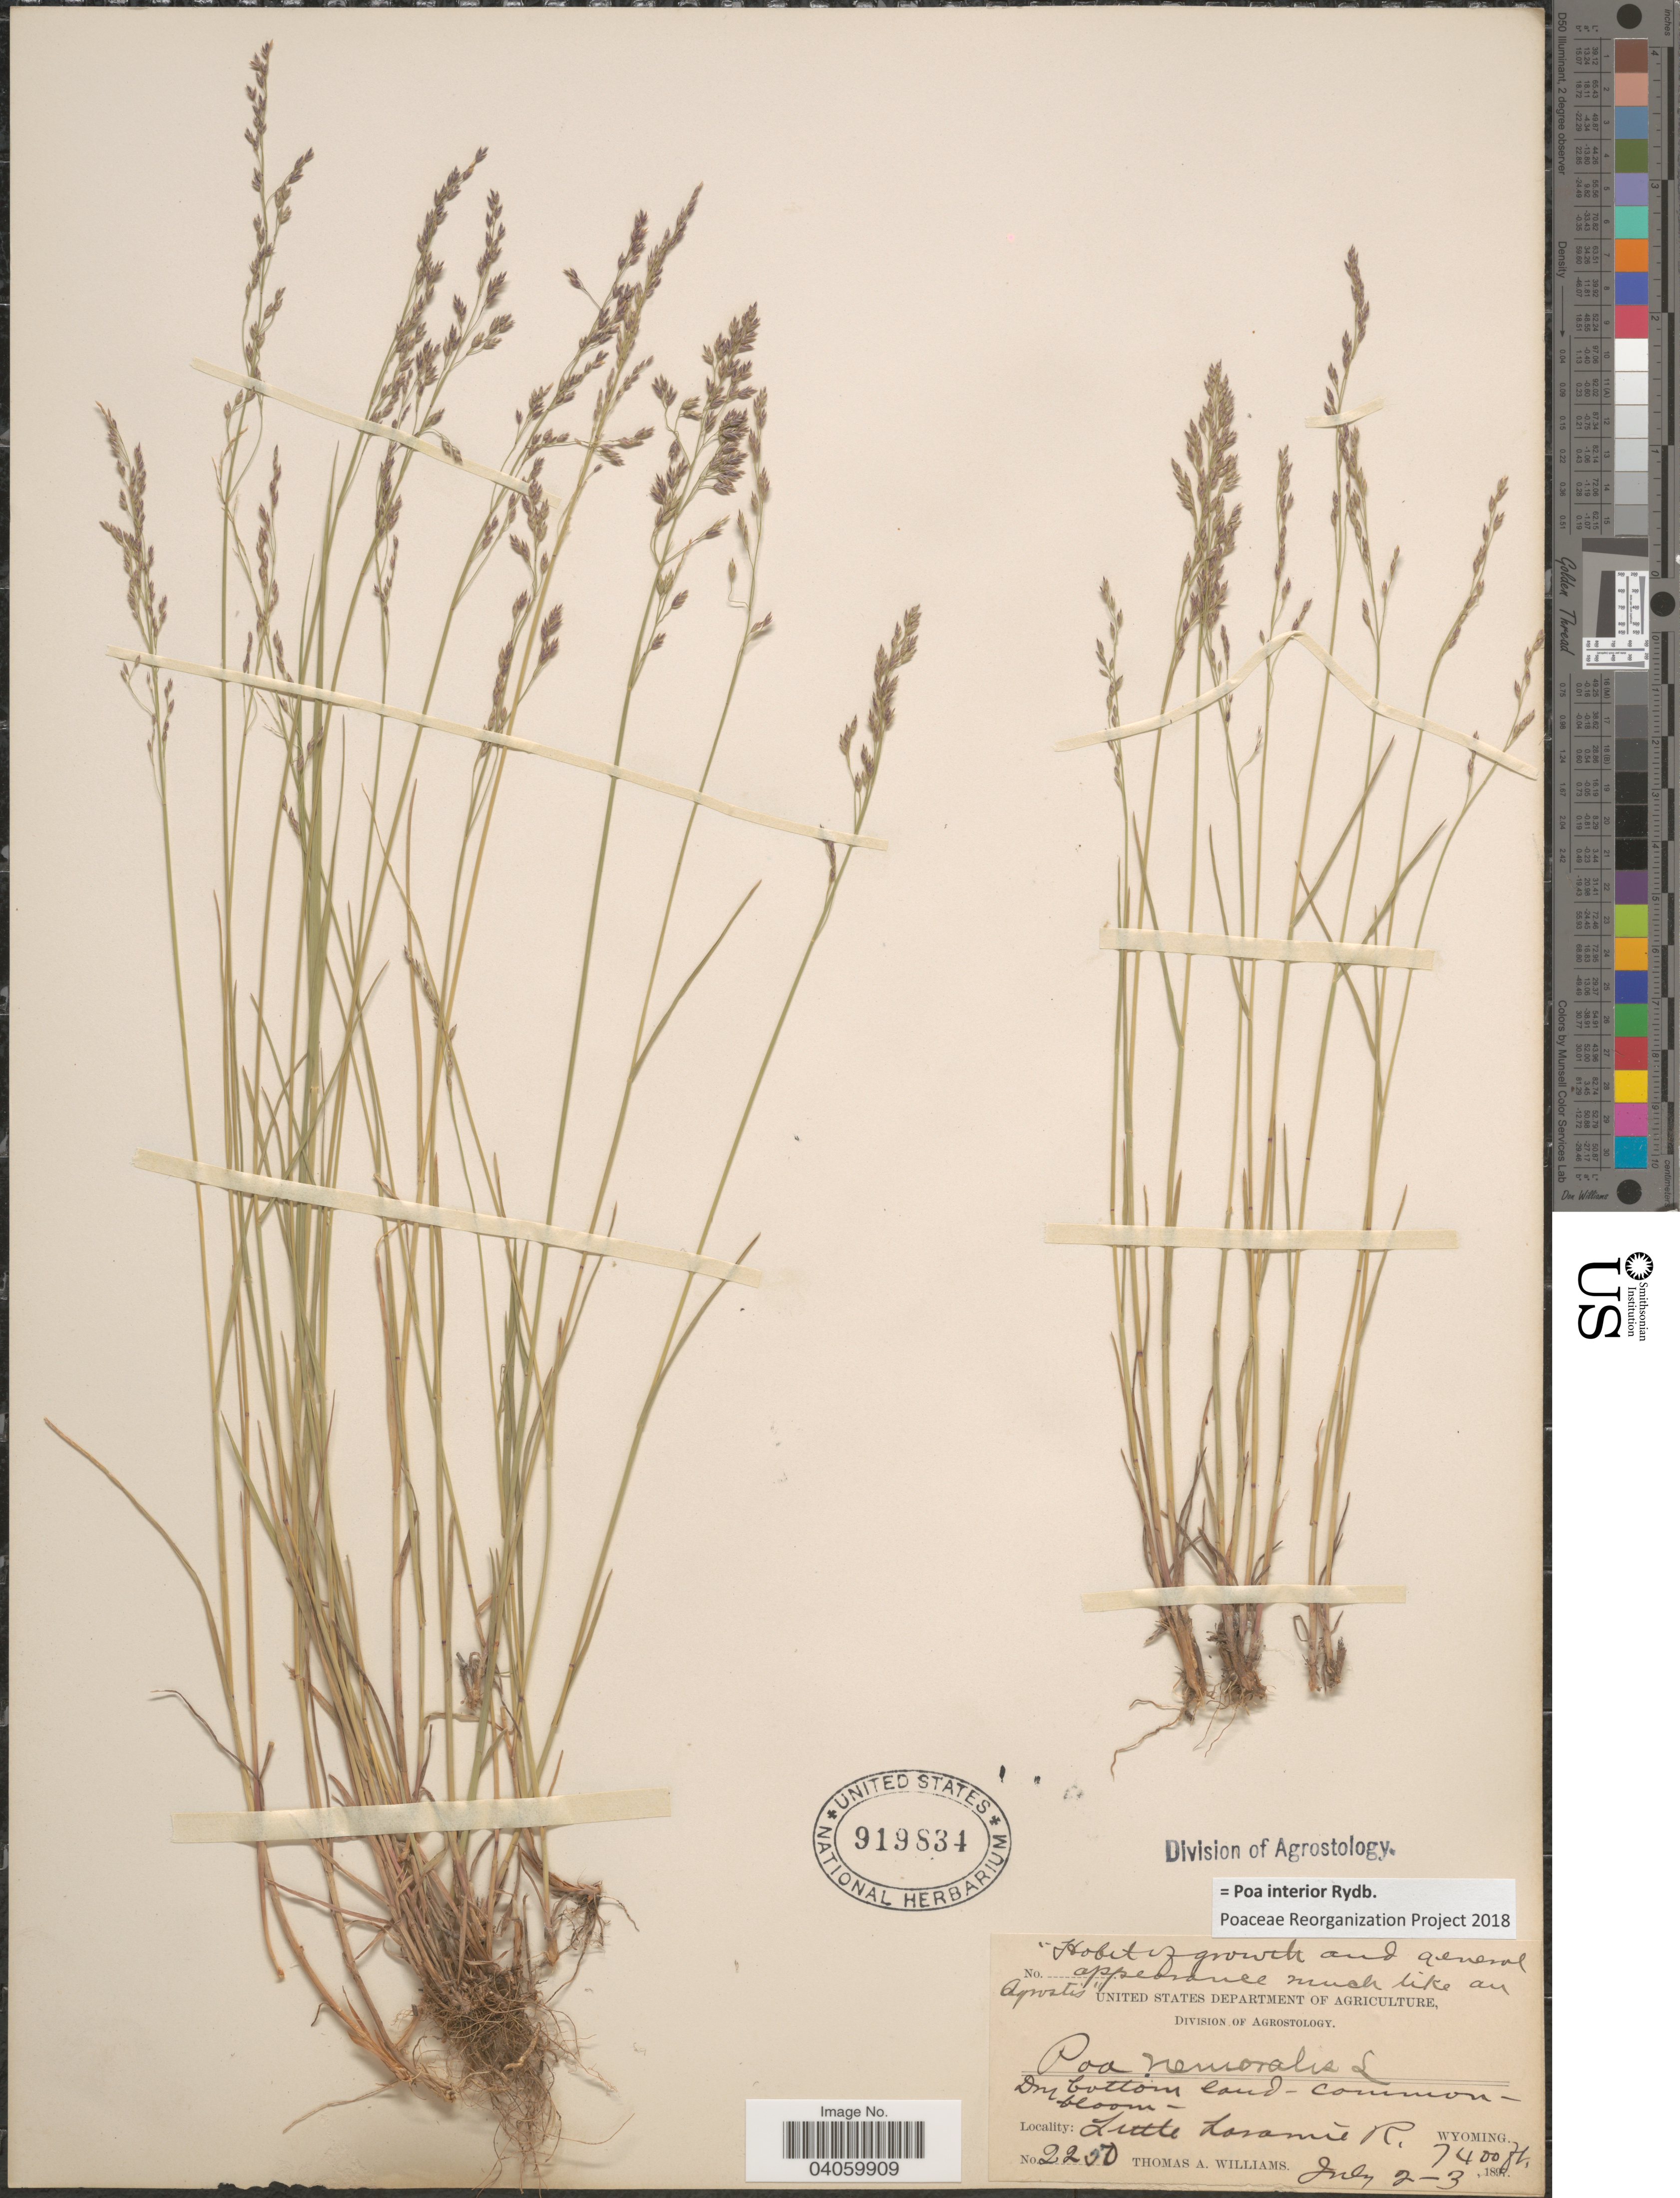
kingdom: Plantae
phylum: Tracheophyta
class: Liliopsida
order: Poales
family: Poaceae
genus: Poa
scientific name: Poa interior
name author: Rydb.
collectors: T. A. Williams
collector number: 2250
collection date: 1897-07-02/1897-07-03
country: United States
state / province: Wyoming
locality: Little Laramie R.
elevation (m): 2256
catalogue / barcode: US 919834